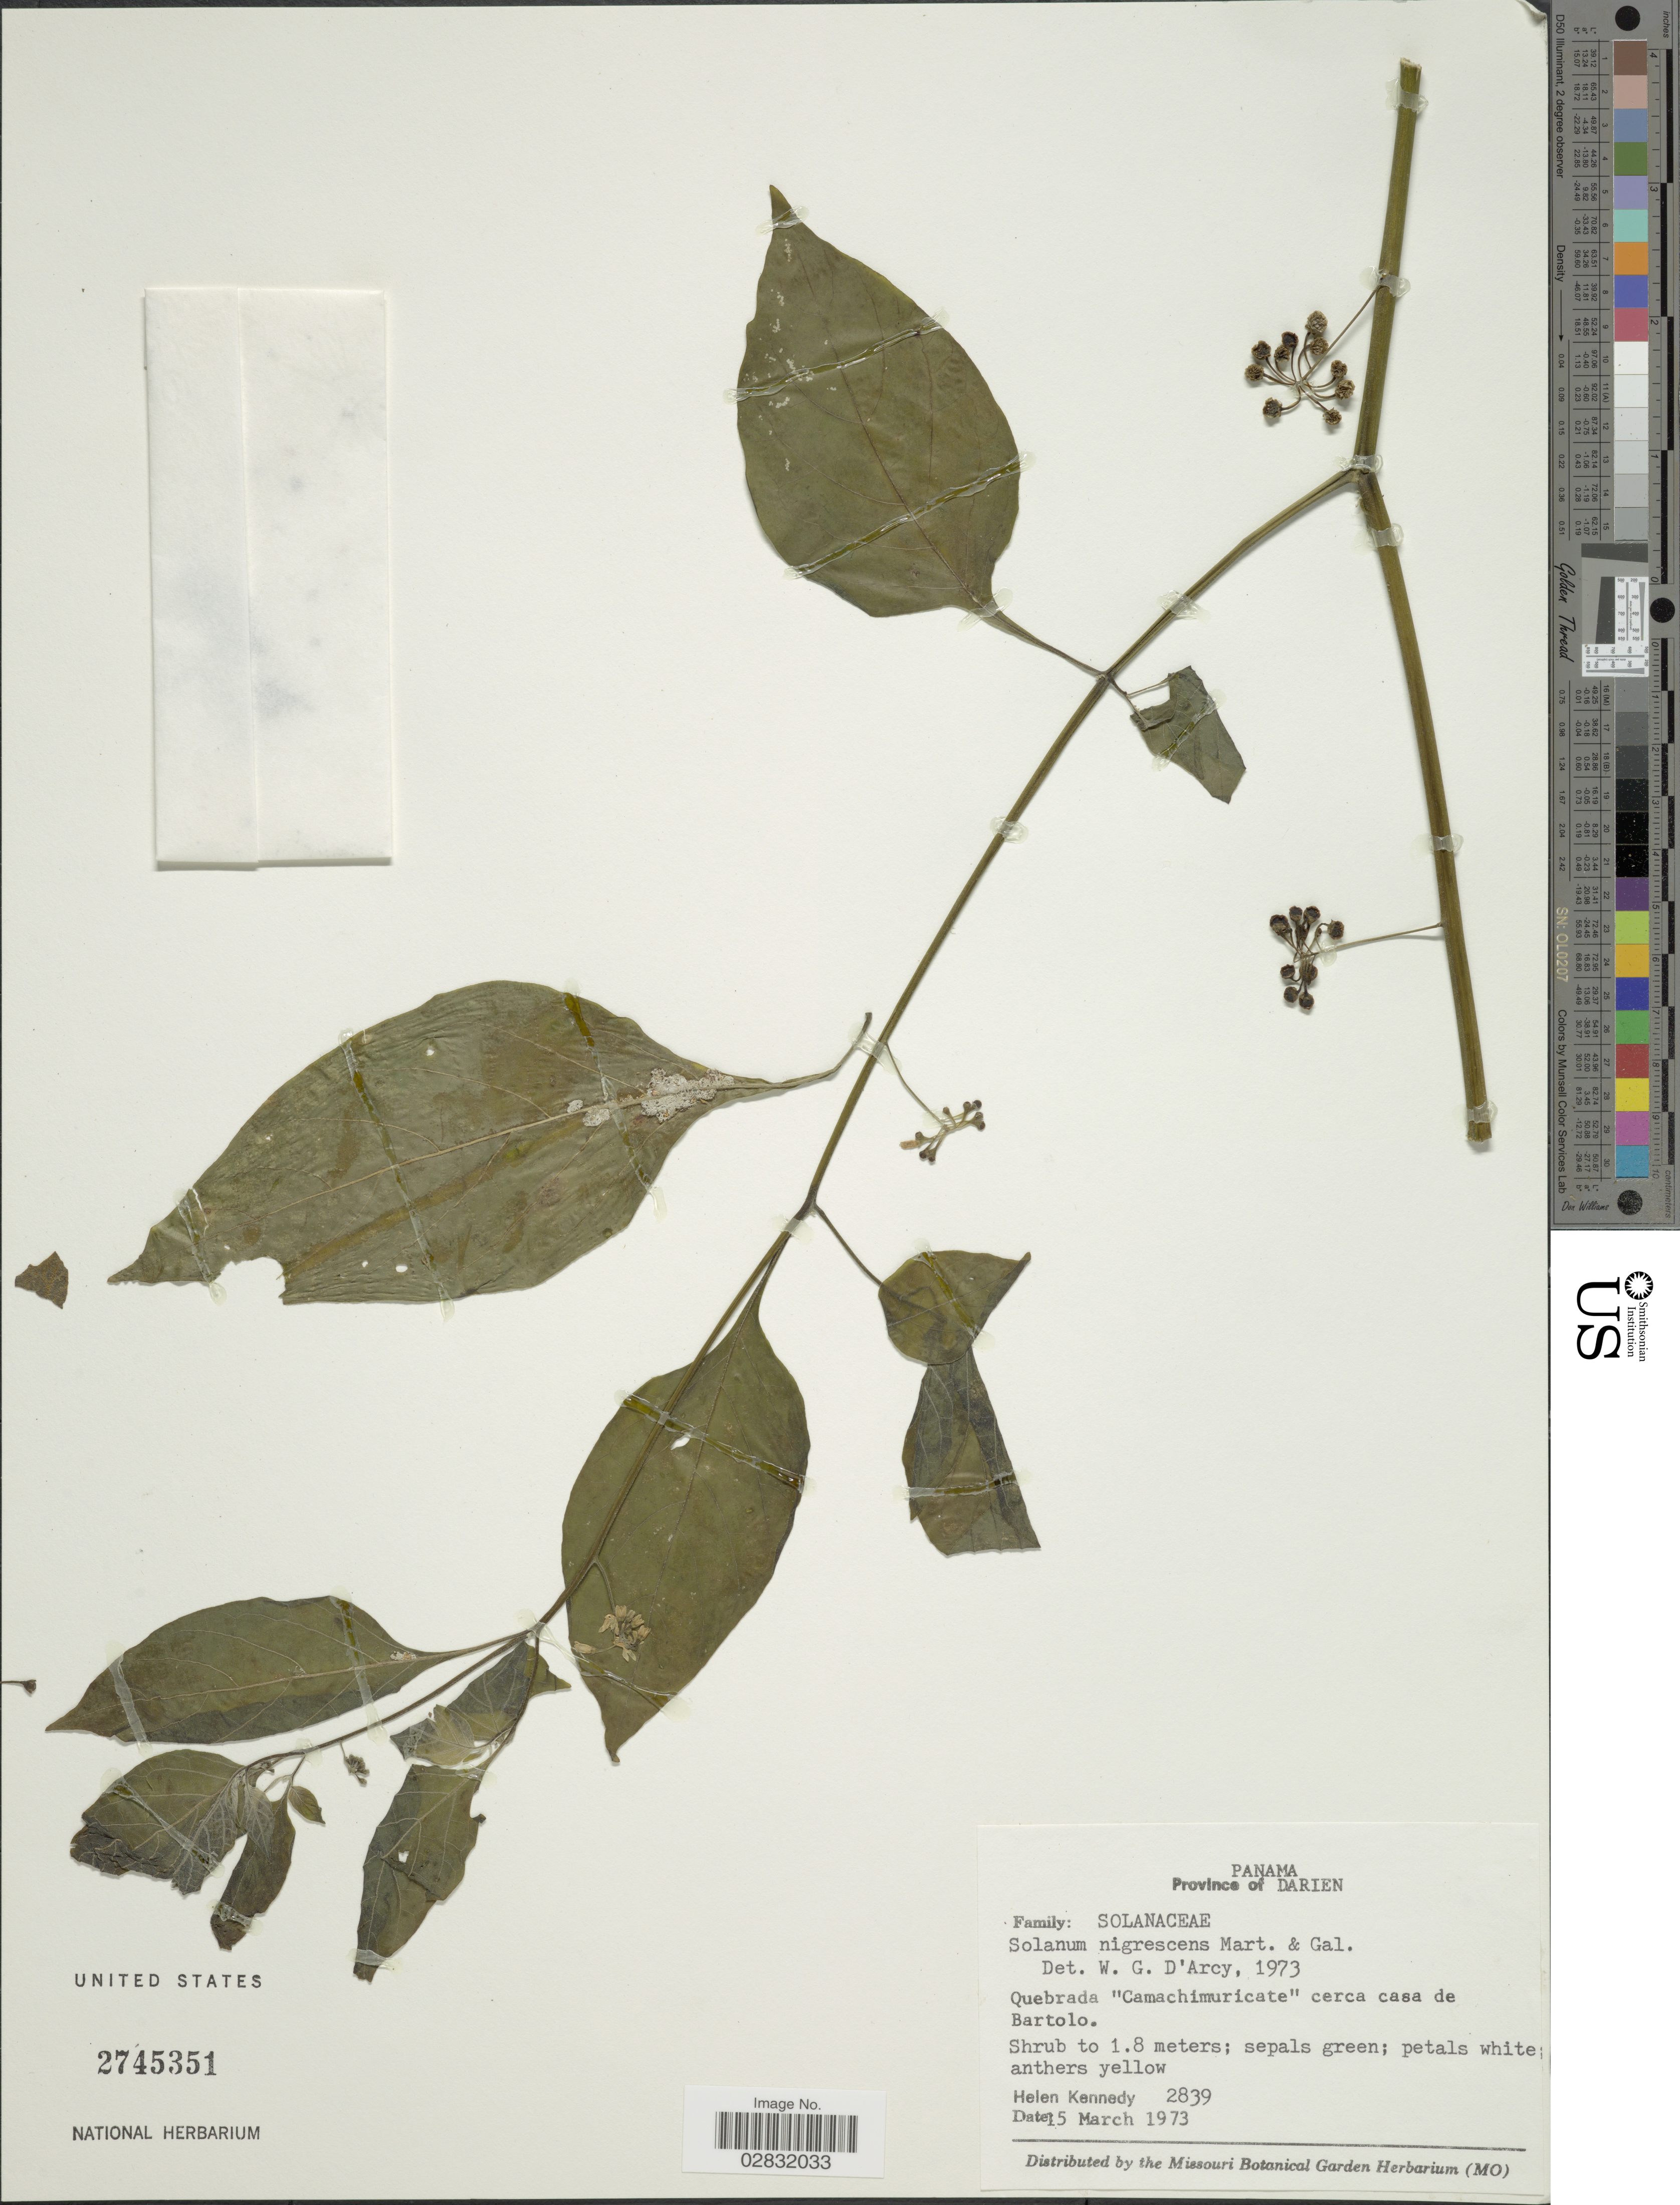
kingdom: Plantae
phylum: Tracheophyta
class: Magnoliopsida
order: Solanales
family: Solanaceae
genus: Solanum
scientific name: Solanum nigrescens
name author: M. Martens & Galeotti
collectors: H. Kennedy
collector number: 2839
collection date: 1973-03-15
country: Panama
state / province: Darién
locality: Province of Darien. Quebrada "Camachimuricate" cerca casa de Bartolo.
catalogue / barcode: US 2745351